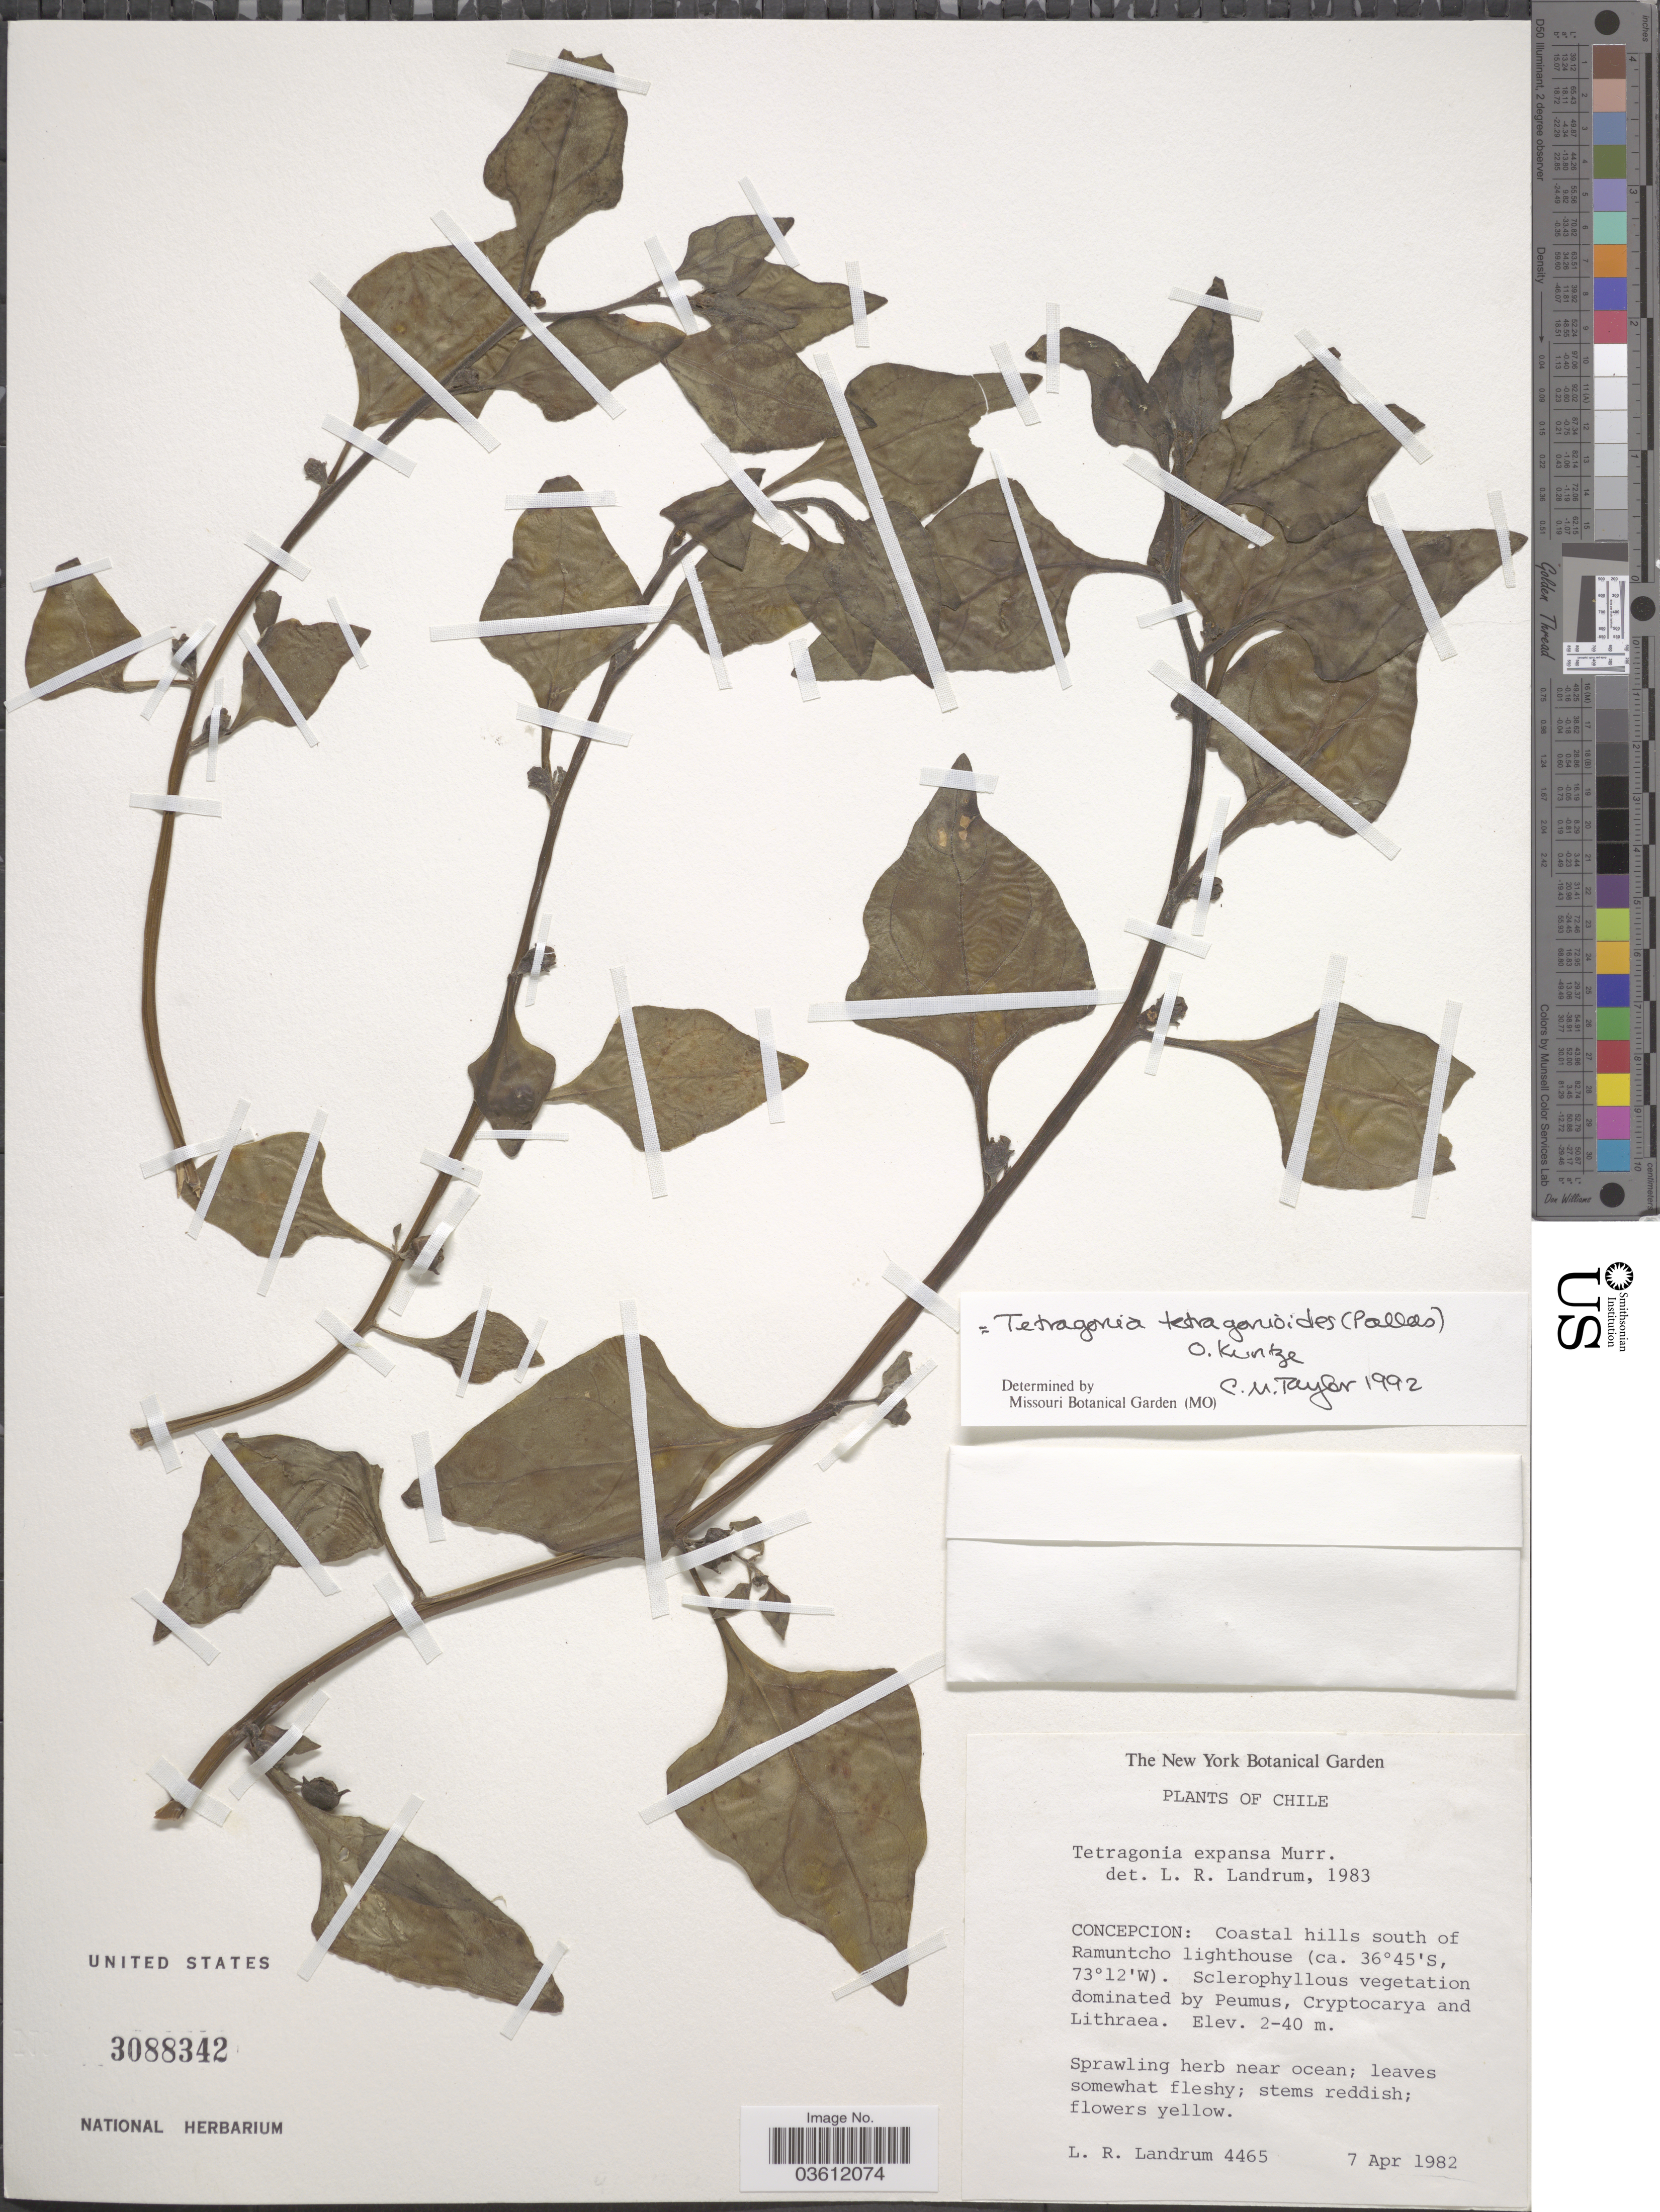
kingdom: Plantae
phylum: Tracheophyta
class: Magnoliopsida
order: Caryophyllales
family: Aizoaceae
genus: Tetragonia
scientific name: Tetragonia tetragonoides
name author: (Pall.) Kuntze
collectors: L. R. Landrum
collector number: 4465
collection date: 1982-04-07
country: Chile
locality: Concepcion: Coastal hills south of Ramuntcho lighthouse.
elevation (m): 2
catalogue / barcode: US 3088342